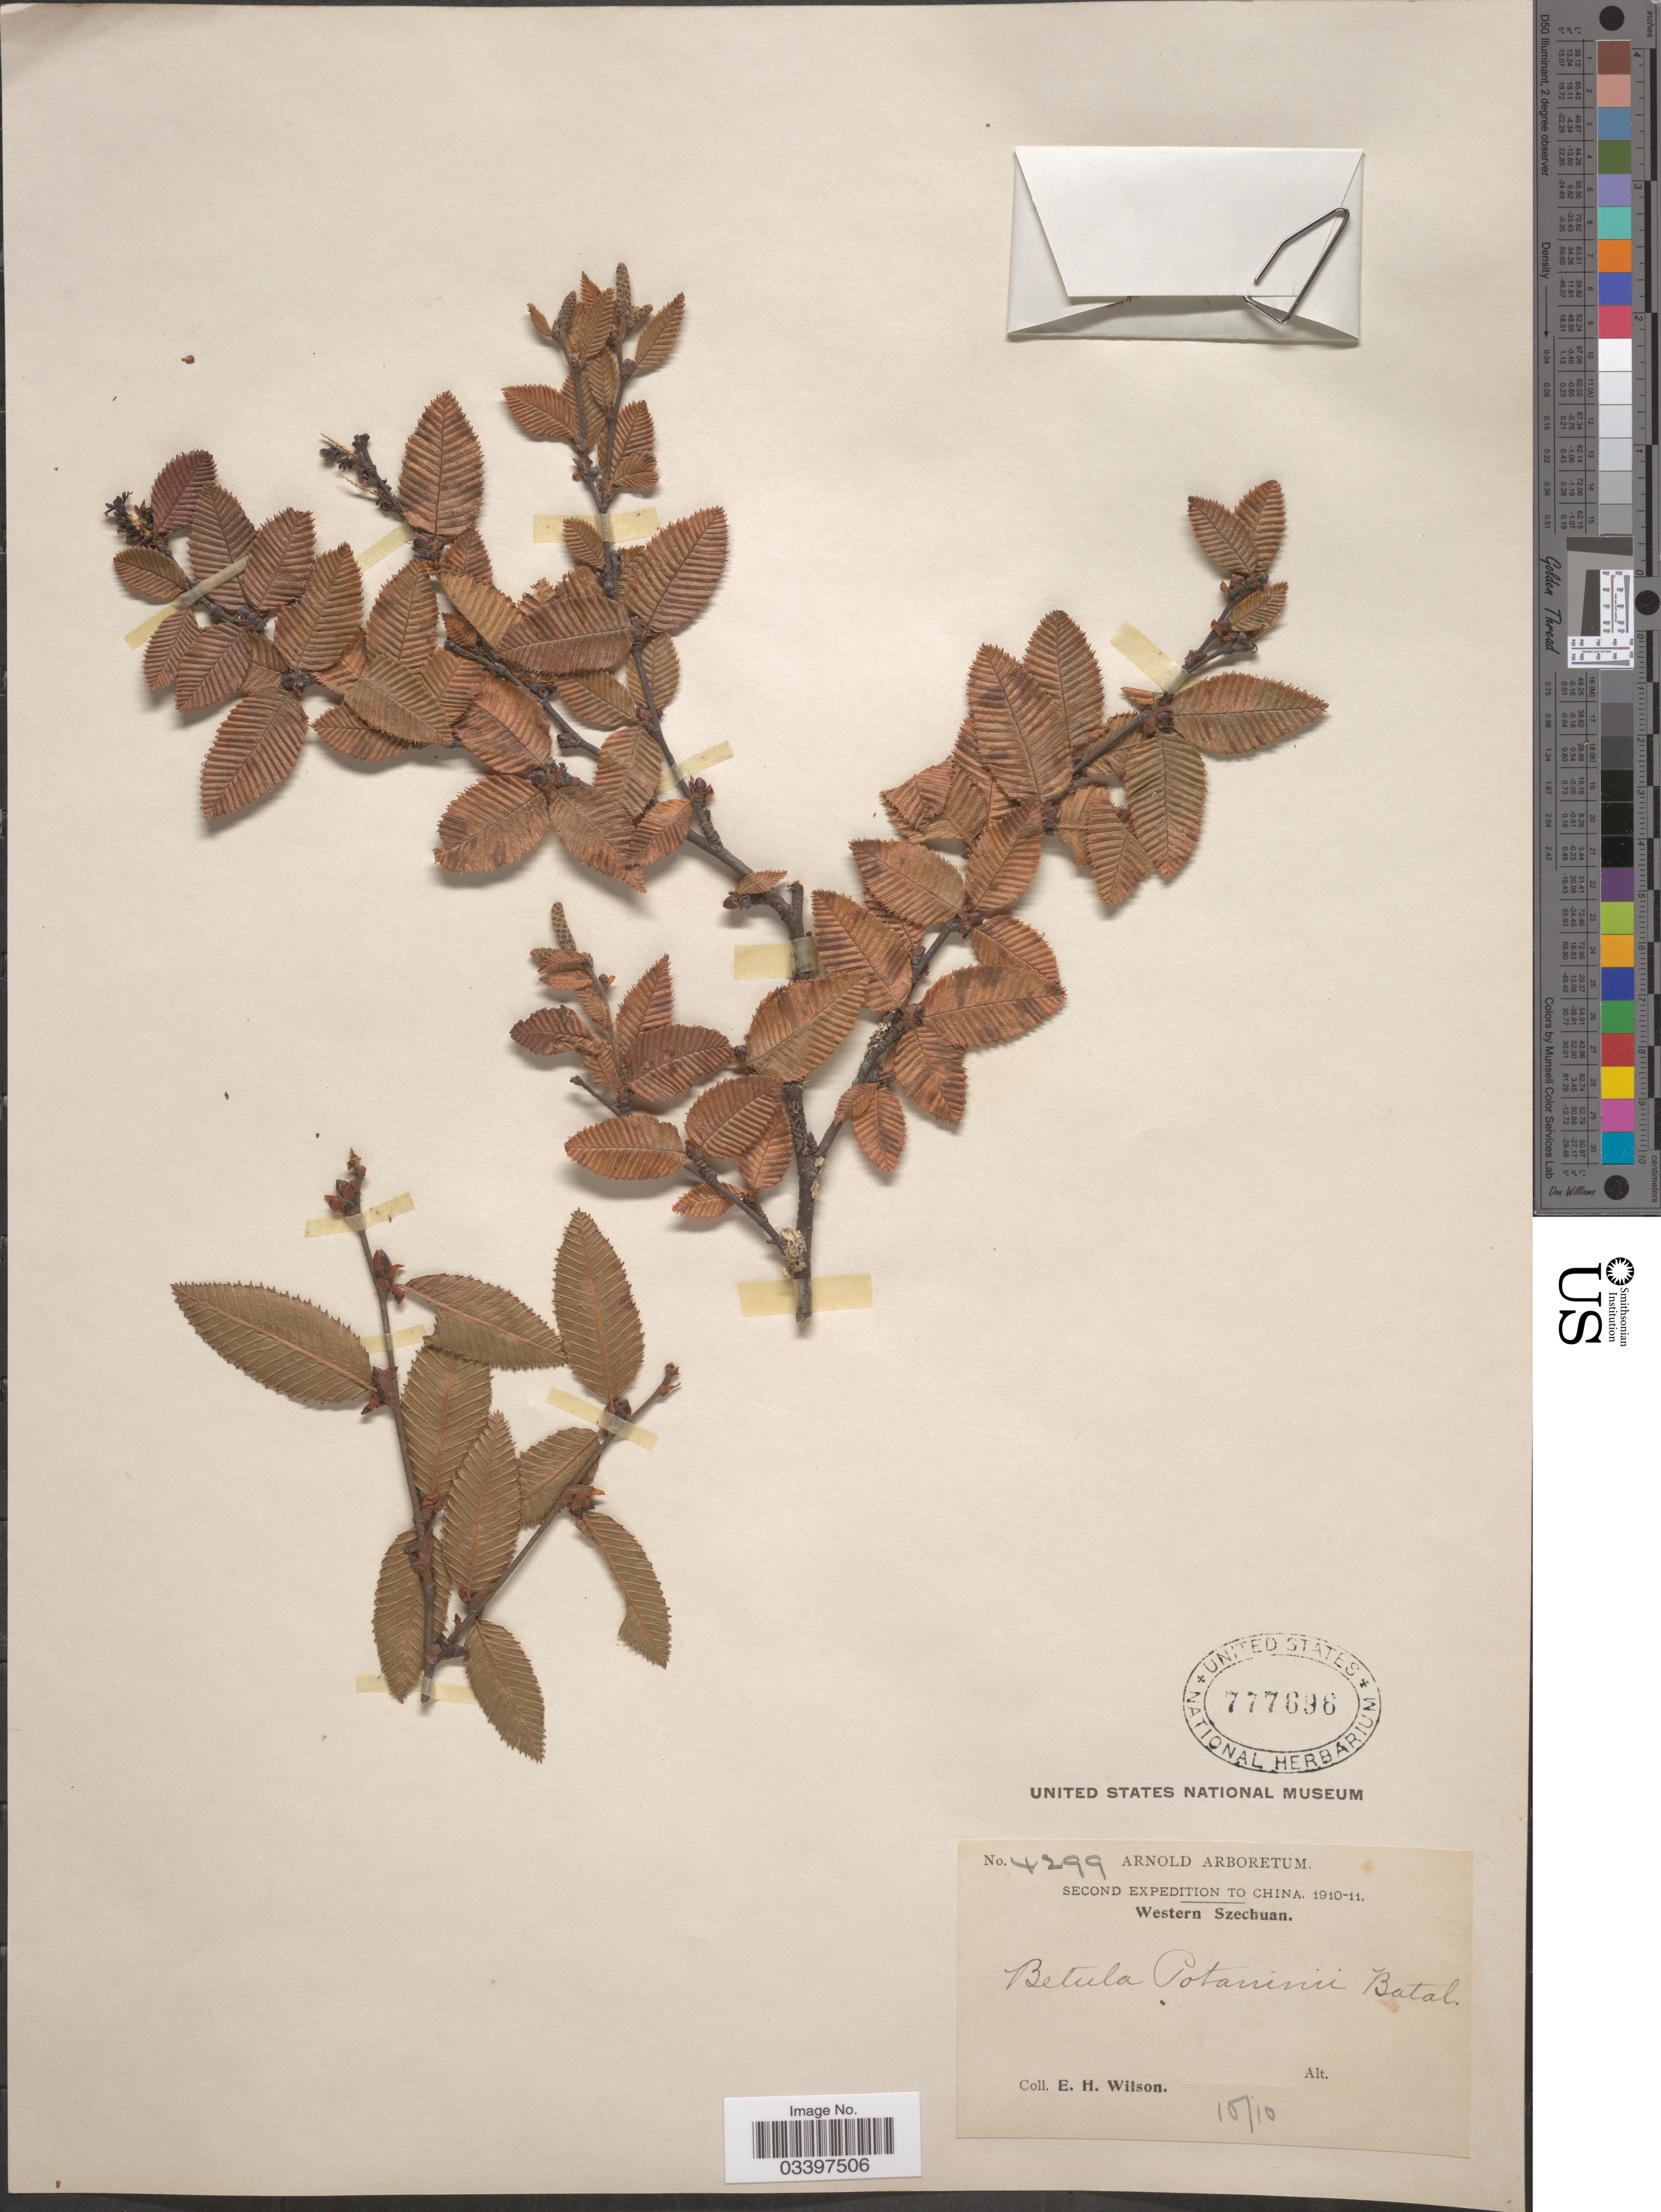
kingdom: Plantae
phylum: Tracheophyta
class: Magnoliopsida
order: Fagales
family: Betulaceae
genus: Betula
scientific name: Betula potaninii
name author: Batalin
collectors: E. Wilson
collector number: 4299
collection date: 1910-10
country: China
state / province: Sichuan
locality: Western Szechuan.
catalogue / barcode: US 777696